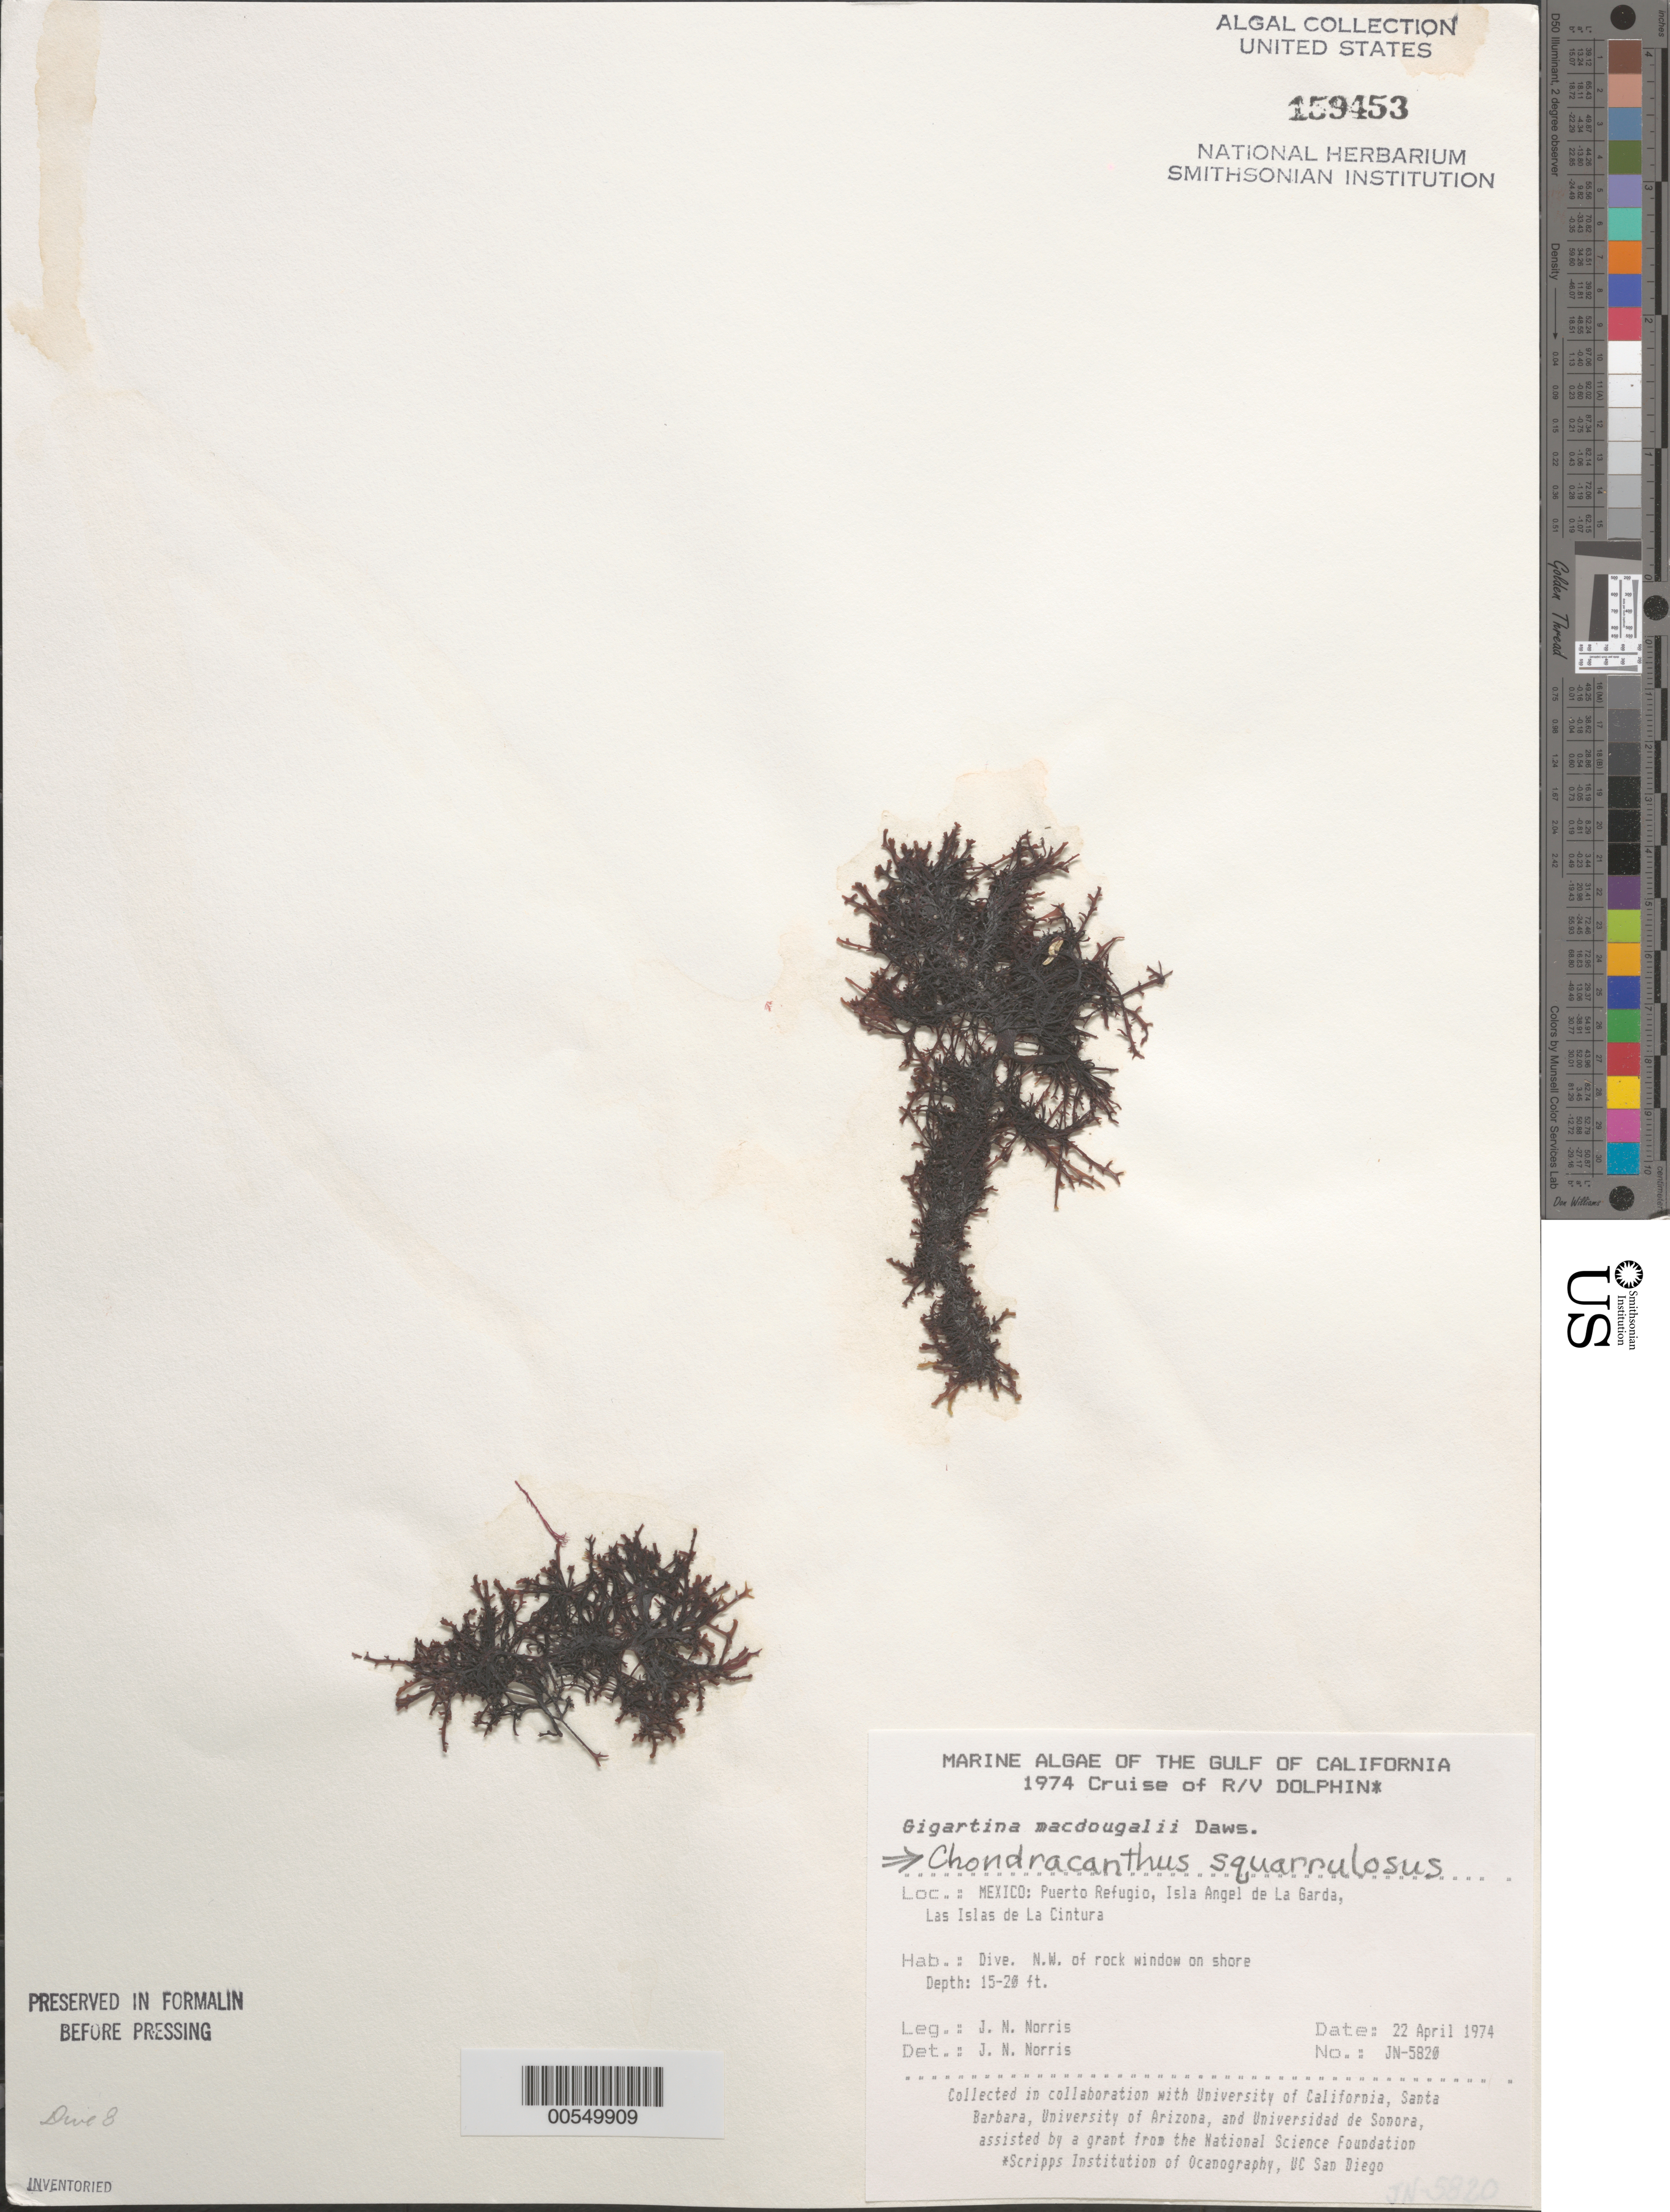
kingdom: Plantae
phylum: Rhodophyta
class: Florideophyceae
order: Gigartinales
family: Gigartinaceae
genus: Chondracanthus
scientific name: Chondracanthus squarrulosus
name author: (Setch. & N.L. Gardner) J.R. Hughey et al.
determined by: Norris, James N.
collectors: J. N. Norris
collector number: JN-5820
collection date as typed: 22 Apr 1974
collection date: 1974-04-22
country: Mexico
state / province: Baja California Norte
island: Isla Angel de la Guarda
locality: Puerto Refugio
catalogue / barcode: US 159453